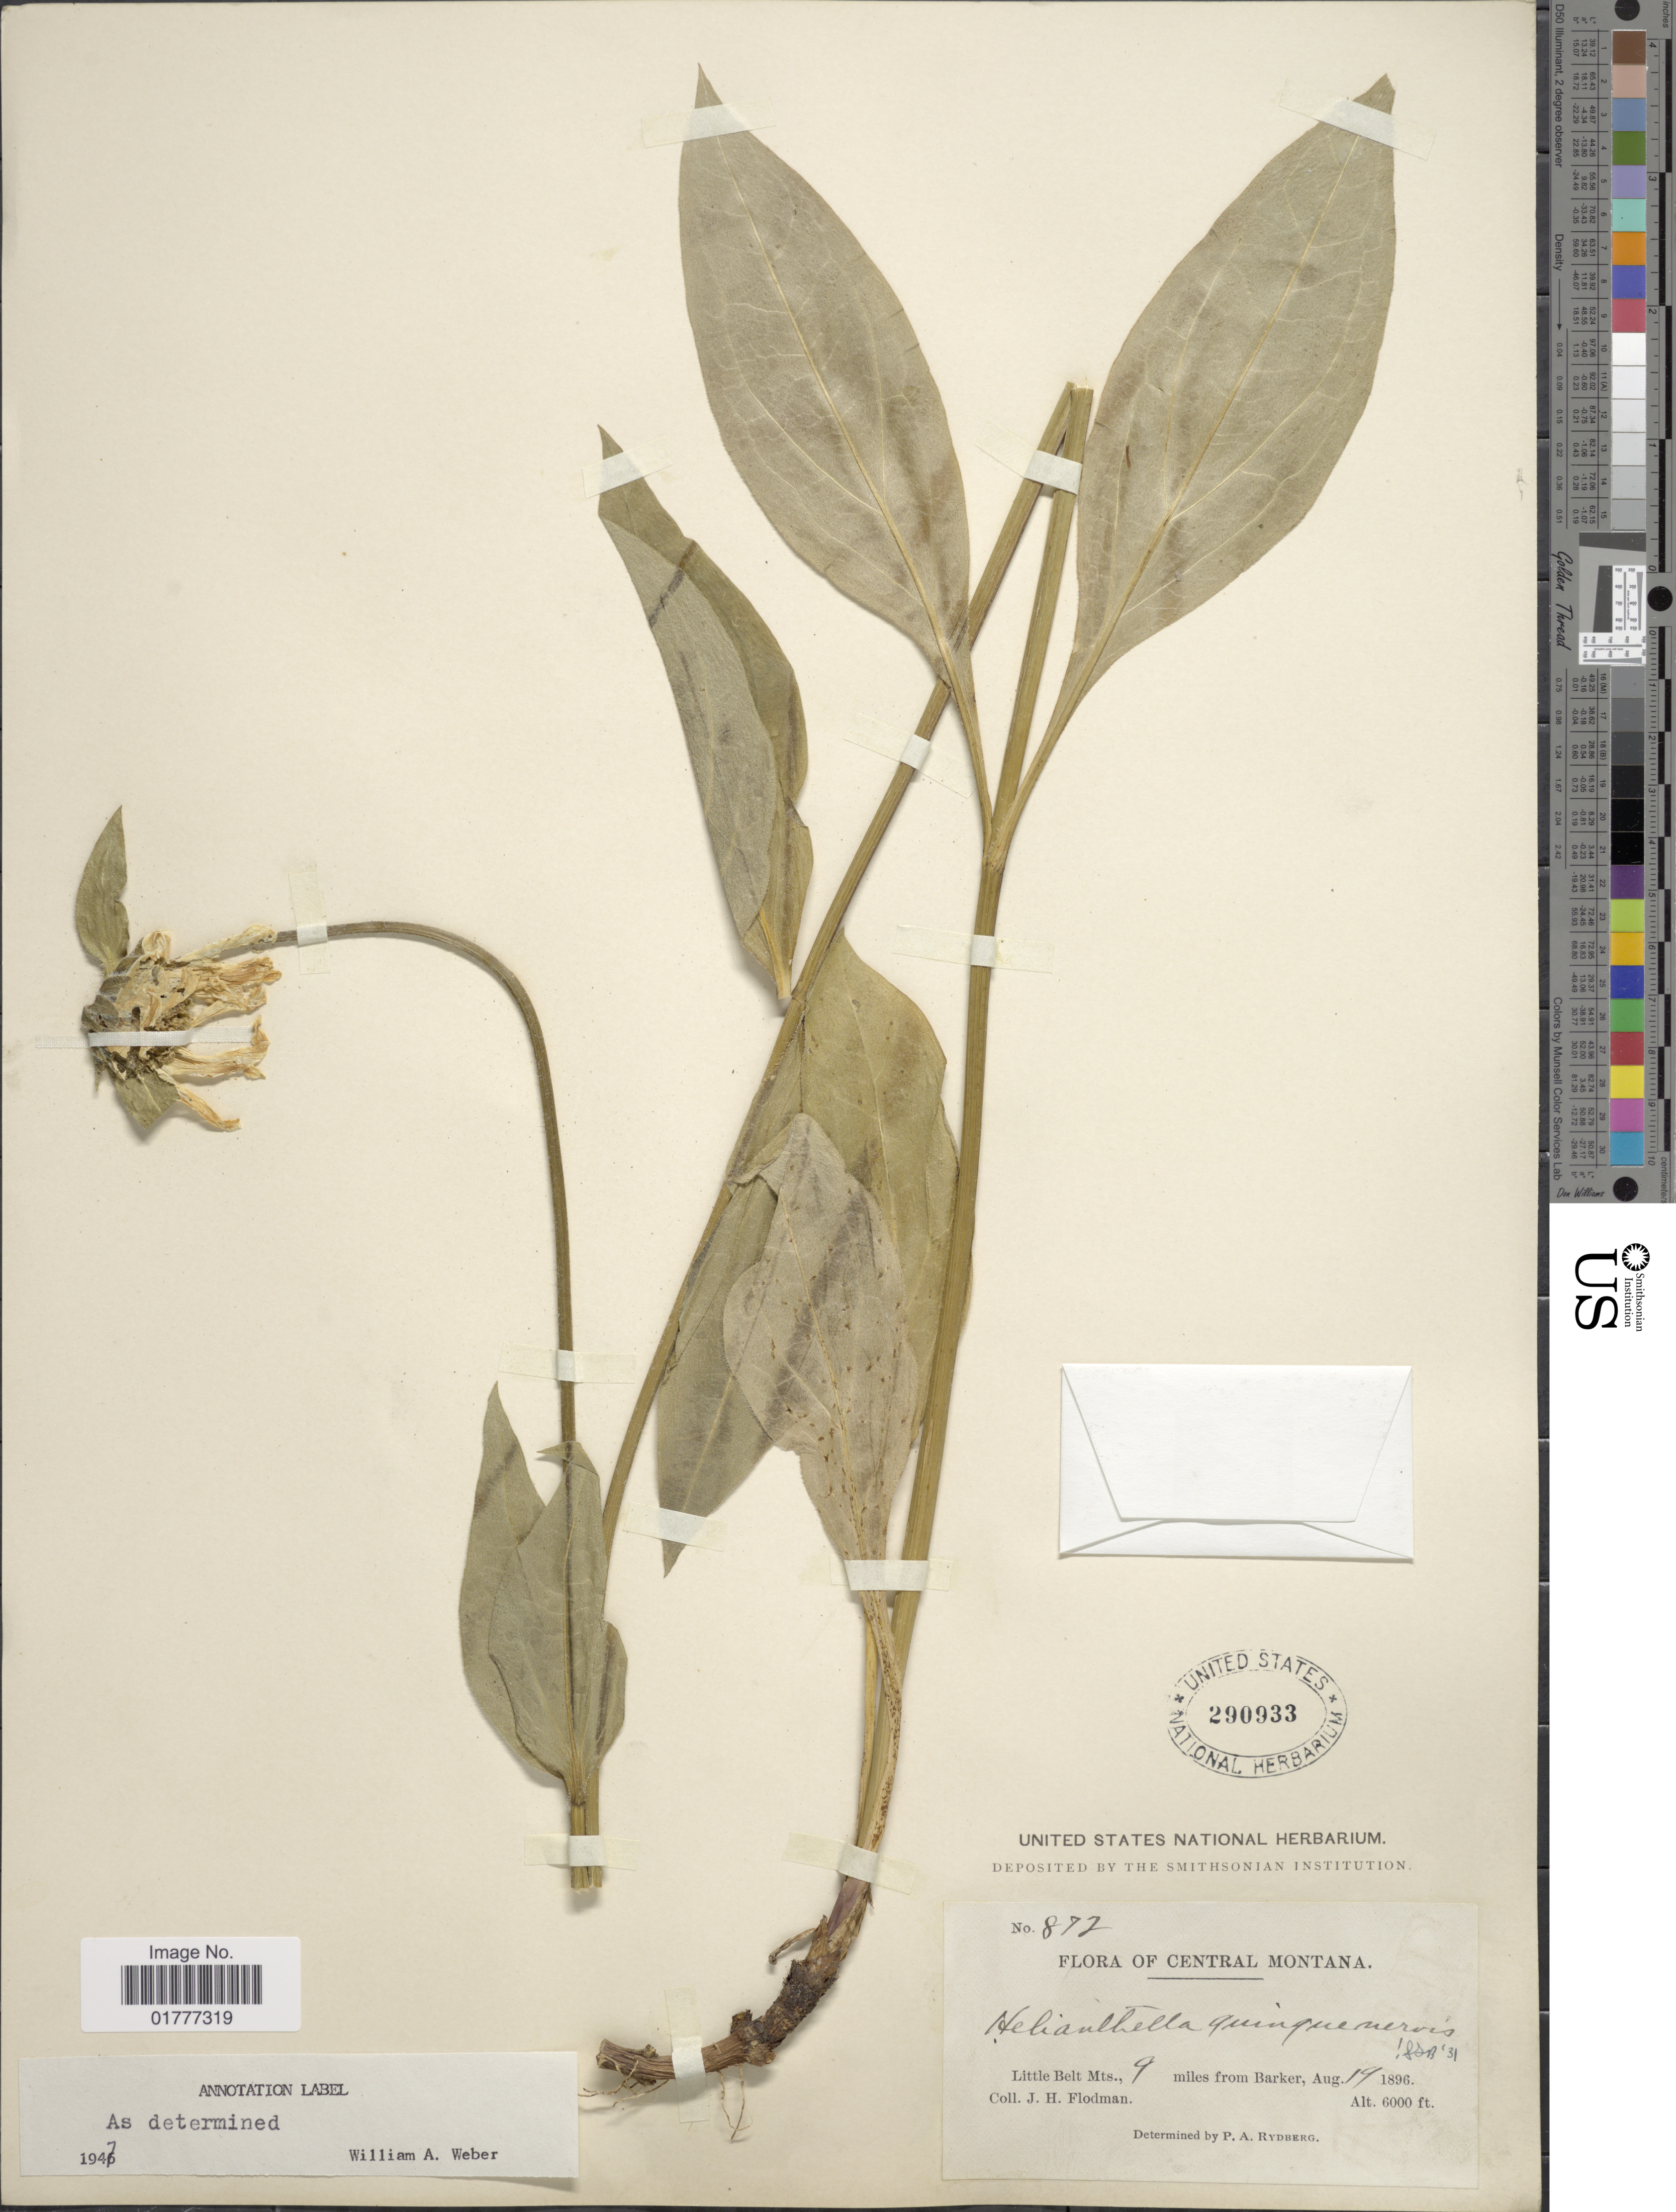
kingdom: Plantae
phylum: Tracheophyta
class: Magnoliopsida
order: Asterales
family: Asteraceae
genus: Helianthella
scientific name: Helianthella quinquenervis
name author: (Hook.) A. Gray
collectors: J. Flodman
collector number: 872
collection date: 1896-08-19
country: United States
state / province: Montana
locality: Central Montana. Little Belt Mts., 9 miles from Barker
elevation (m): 1829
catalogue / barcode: US 290933